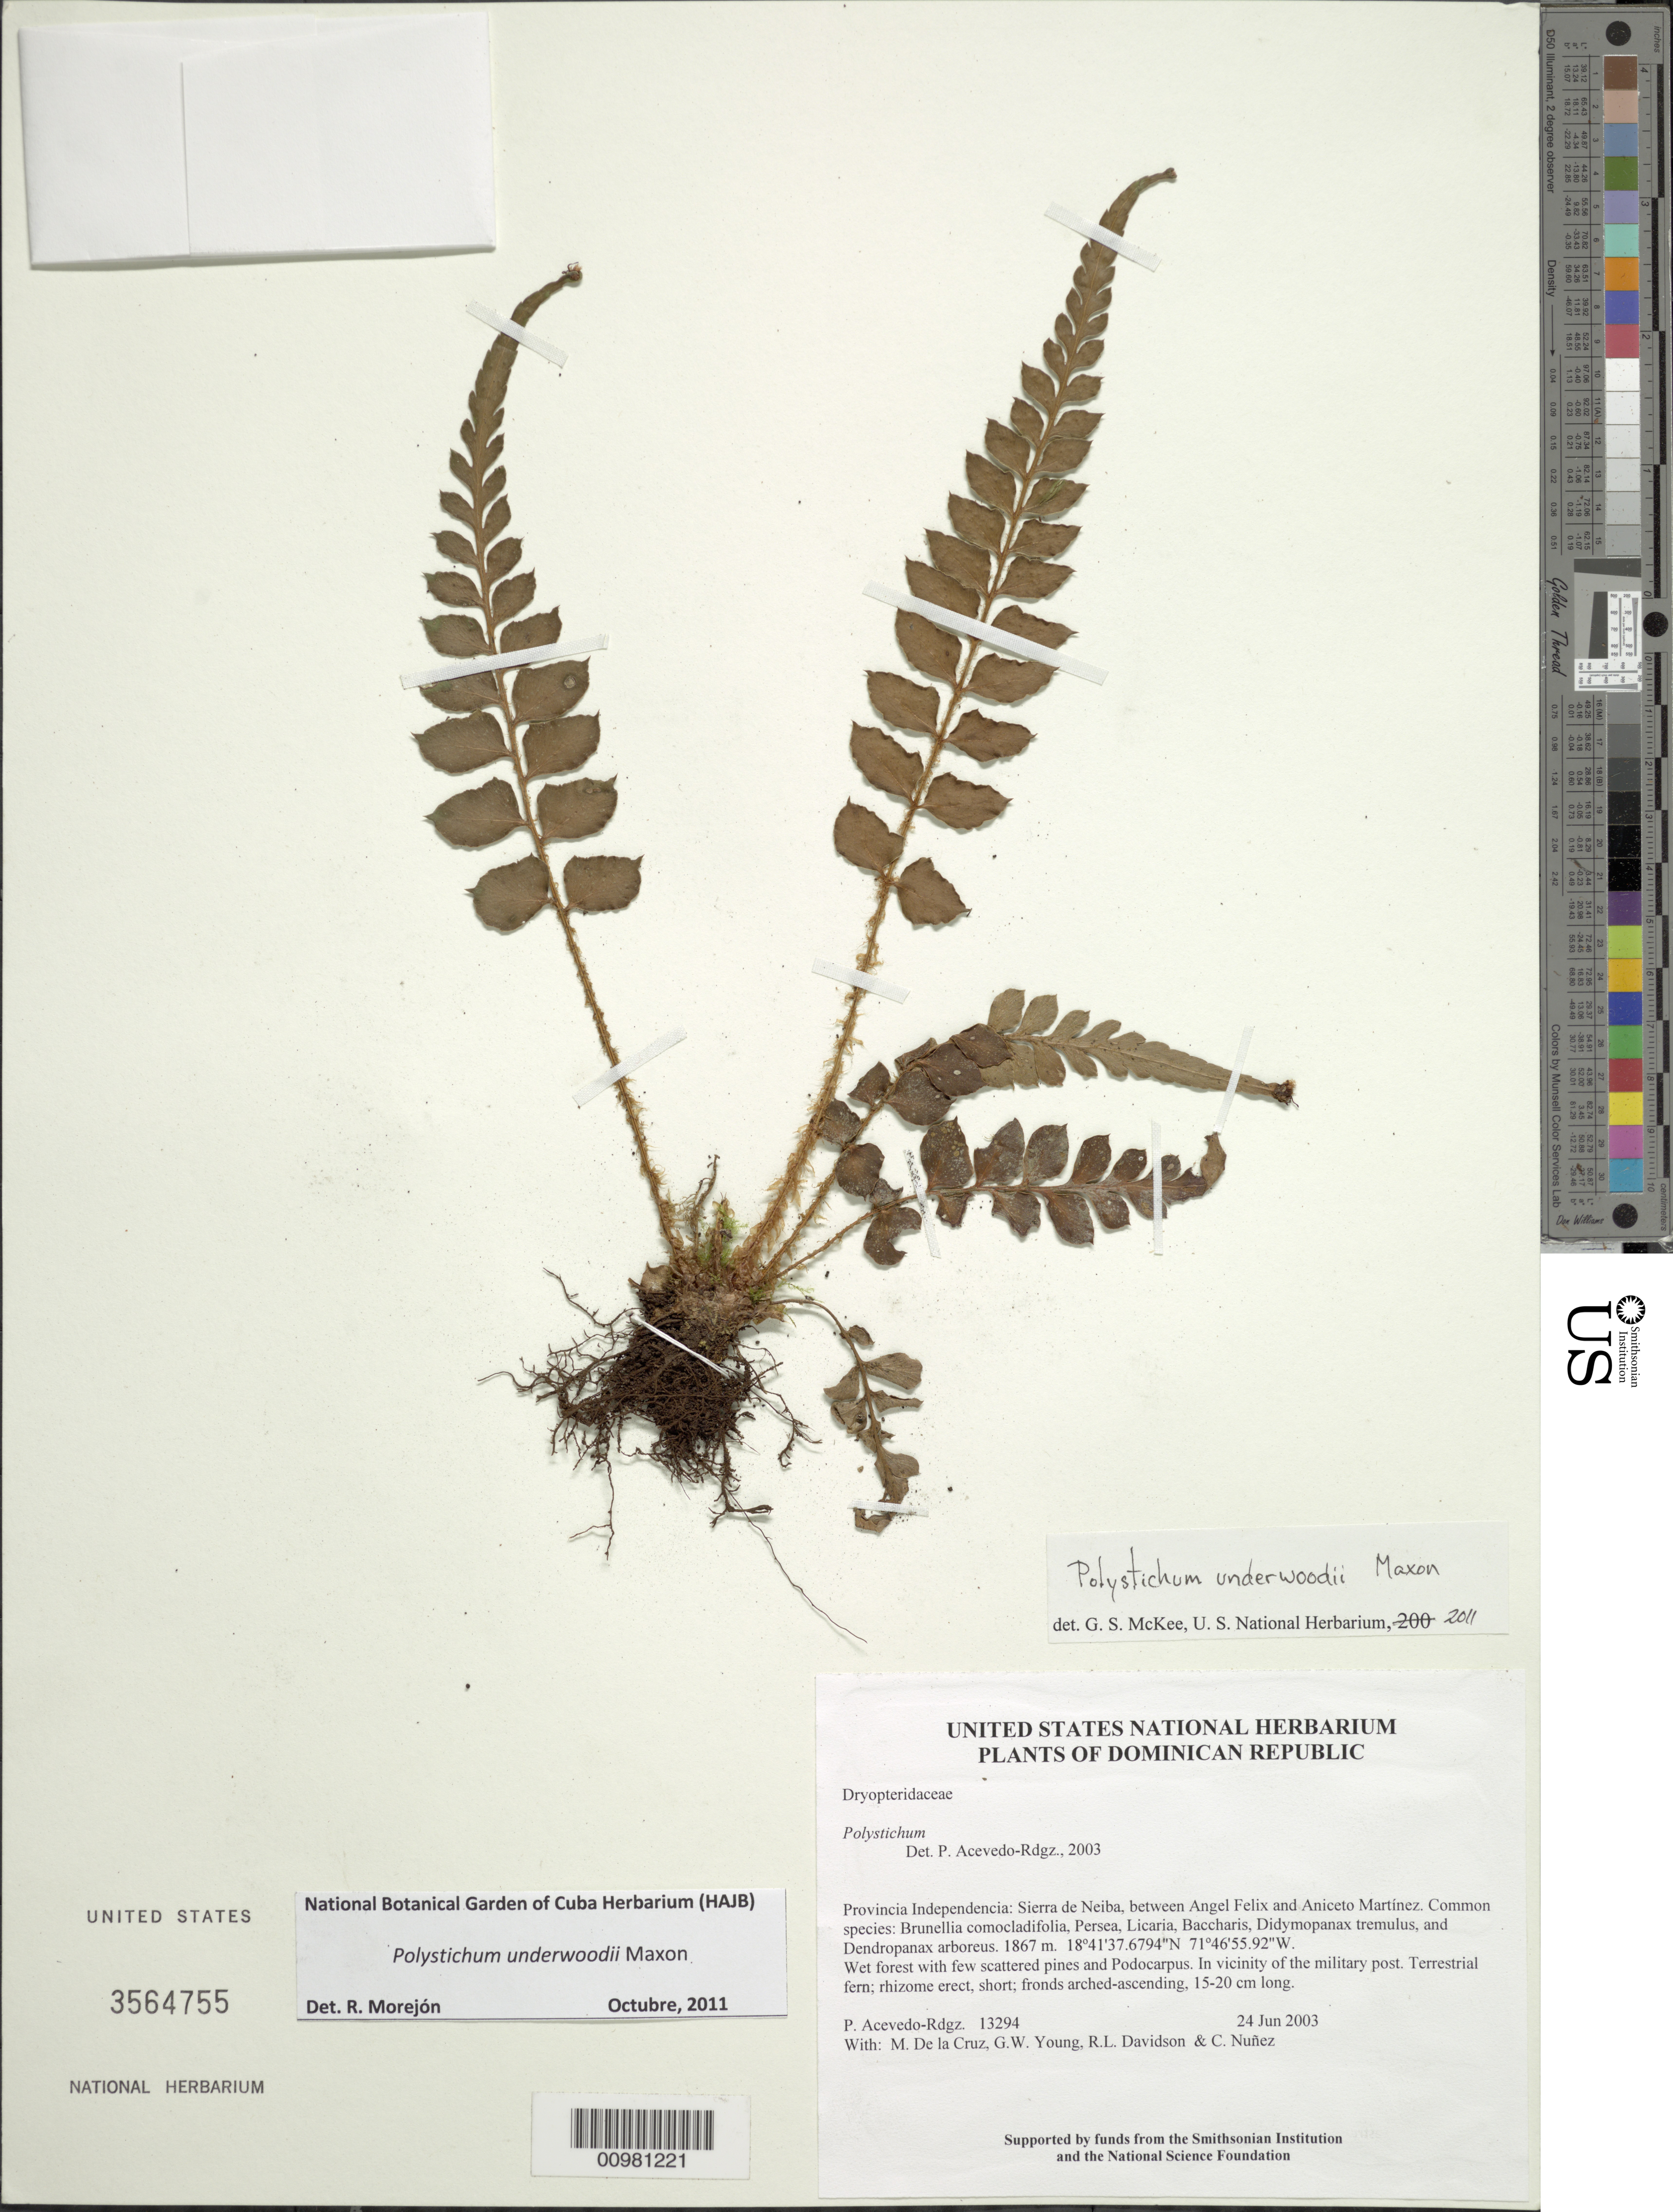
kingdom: Plantae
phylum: Tracheophyta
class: Polypodiopsida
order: Polypodiales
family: Dryopteridaceae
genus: Polystichum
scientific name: Polystichum underwoodii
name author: Maxon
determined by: McKee, G. S., (US), NMNH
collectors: P. Acevedo-Rodr., M. de la Cruz, J. Rawlins, G. Young, R. Davidson & C. Nunez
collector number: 13294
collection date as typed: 24 Jun 2003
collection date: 2003-06-24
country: Dominican Republic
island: Hispaniola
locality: Provincia Independencia: Sierra de Neiba, between Angel Felix and Aniceto Martínez. Common species: Brunellia comocladifolia, Persea, Licaria, Baccharis, Didymopanax tremulus, and Dendropanax arboreus.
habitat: Wet forest with few scattered pines and Podocarpus. In vicinity of the military post.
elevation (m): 1867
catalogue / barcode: US 3564755